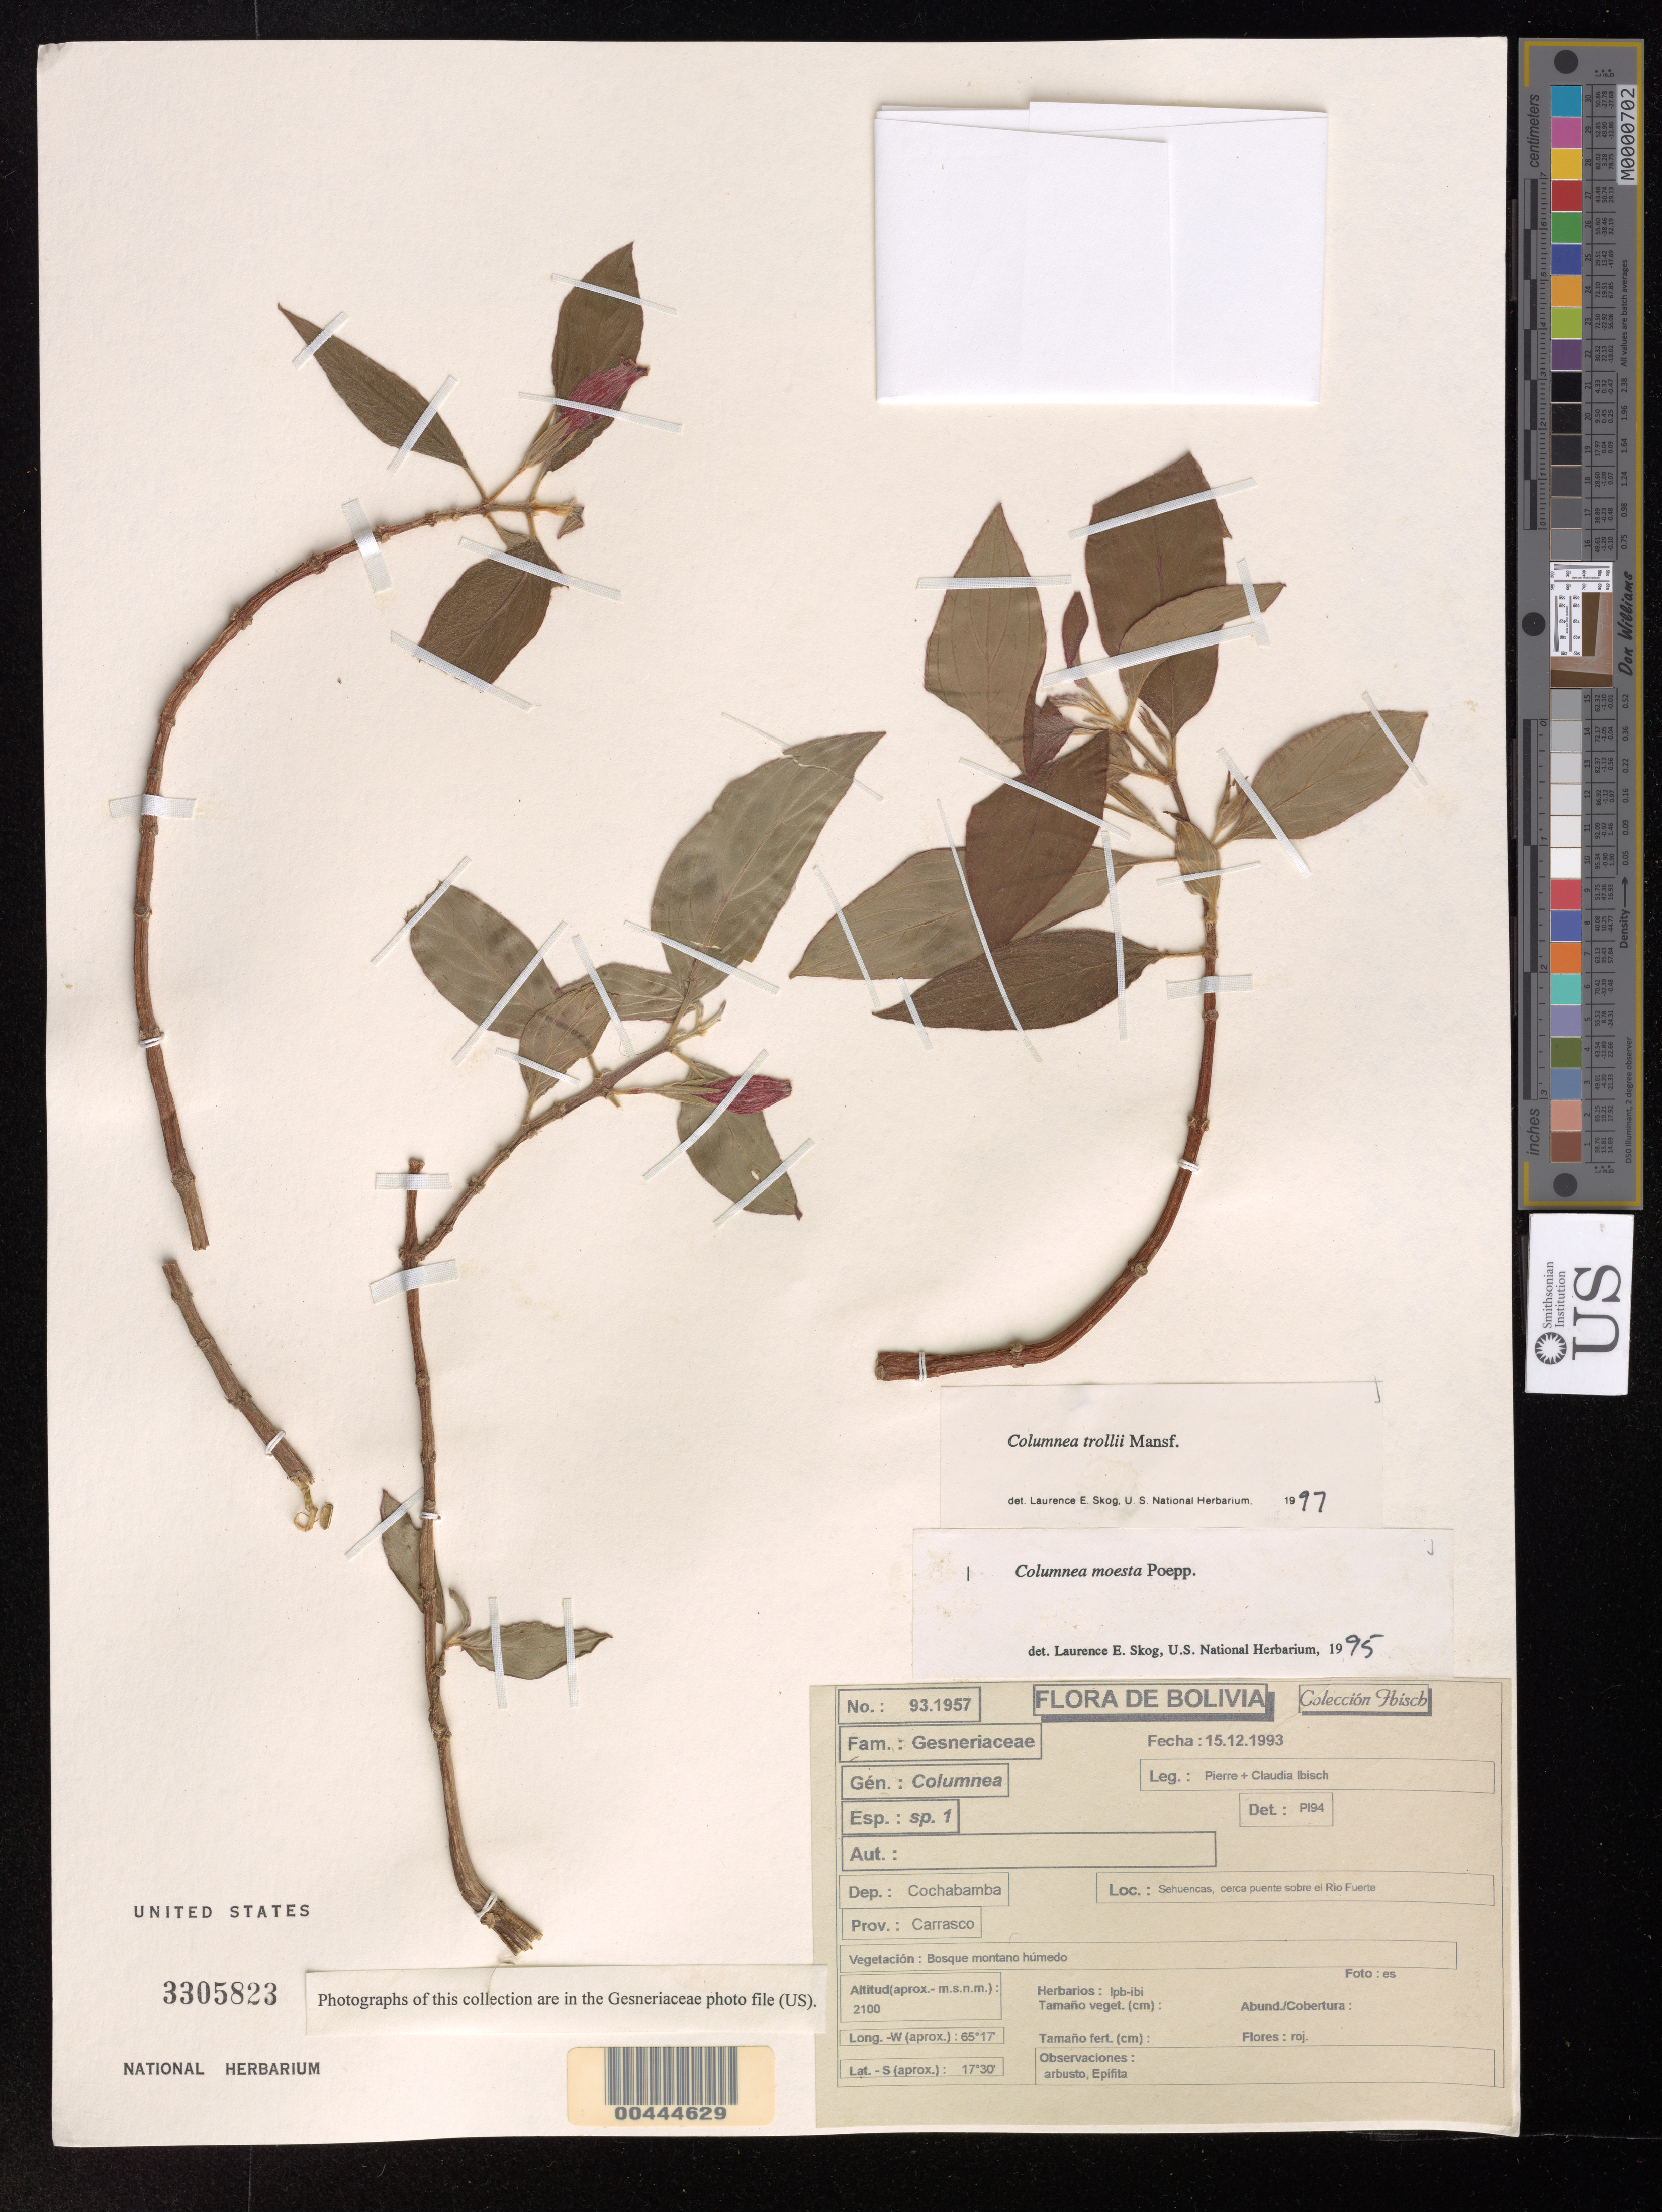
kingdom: Plantae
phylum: Tracheophyta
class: Magnoliopsida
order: Lamiales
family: Gesneriaceae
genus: Columnea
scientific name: Columnea trollii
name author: Mansf.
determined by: Skog, Laurence E.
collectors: P. Ibisch & C. Ibisch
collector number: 931957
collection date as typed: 15 Dec 1993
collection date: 1993-12-15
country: Bolivia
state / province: Cochabamba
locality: Prov. Carrasco, Sehuencas, cerca puente sobre el Rio Fuerte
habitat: Bosque montano húmedo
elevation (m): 2100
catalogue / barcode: US 3305823